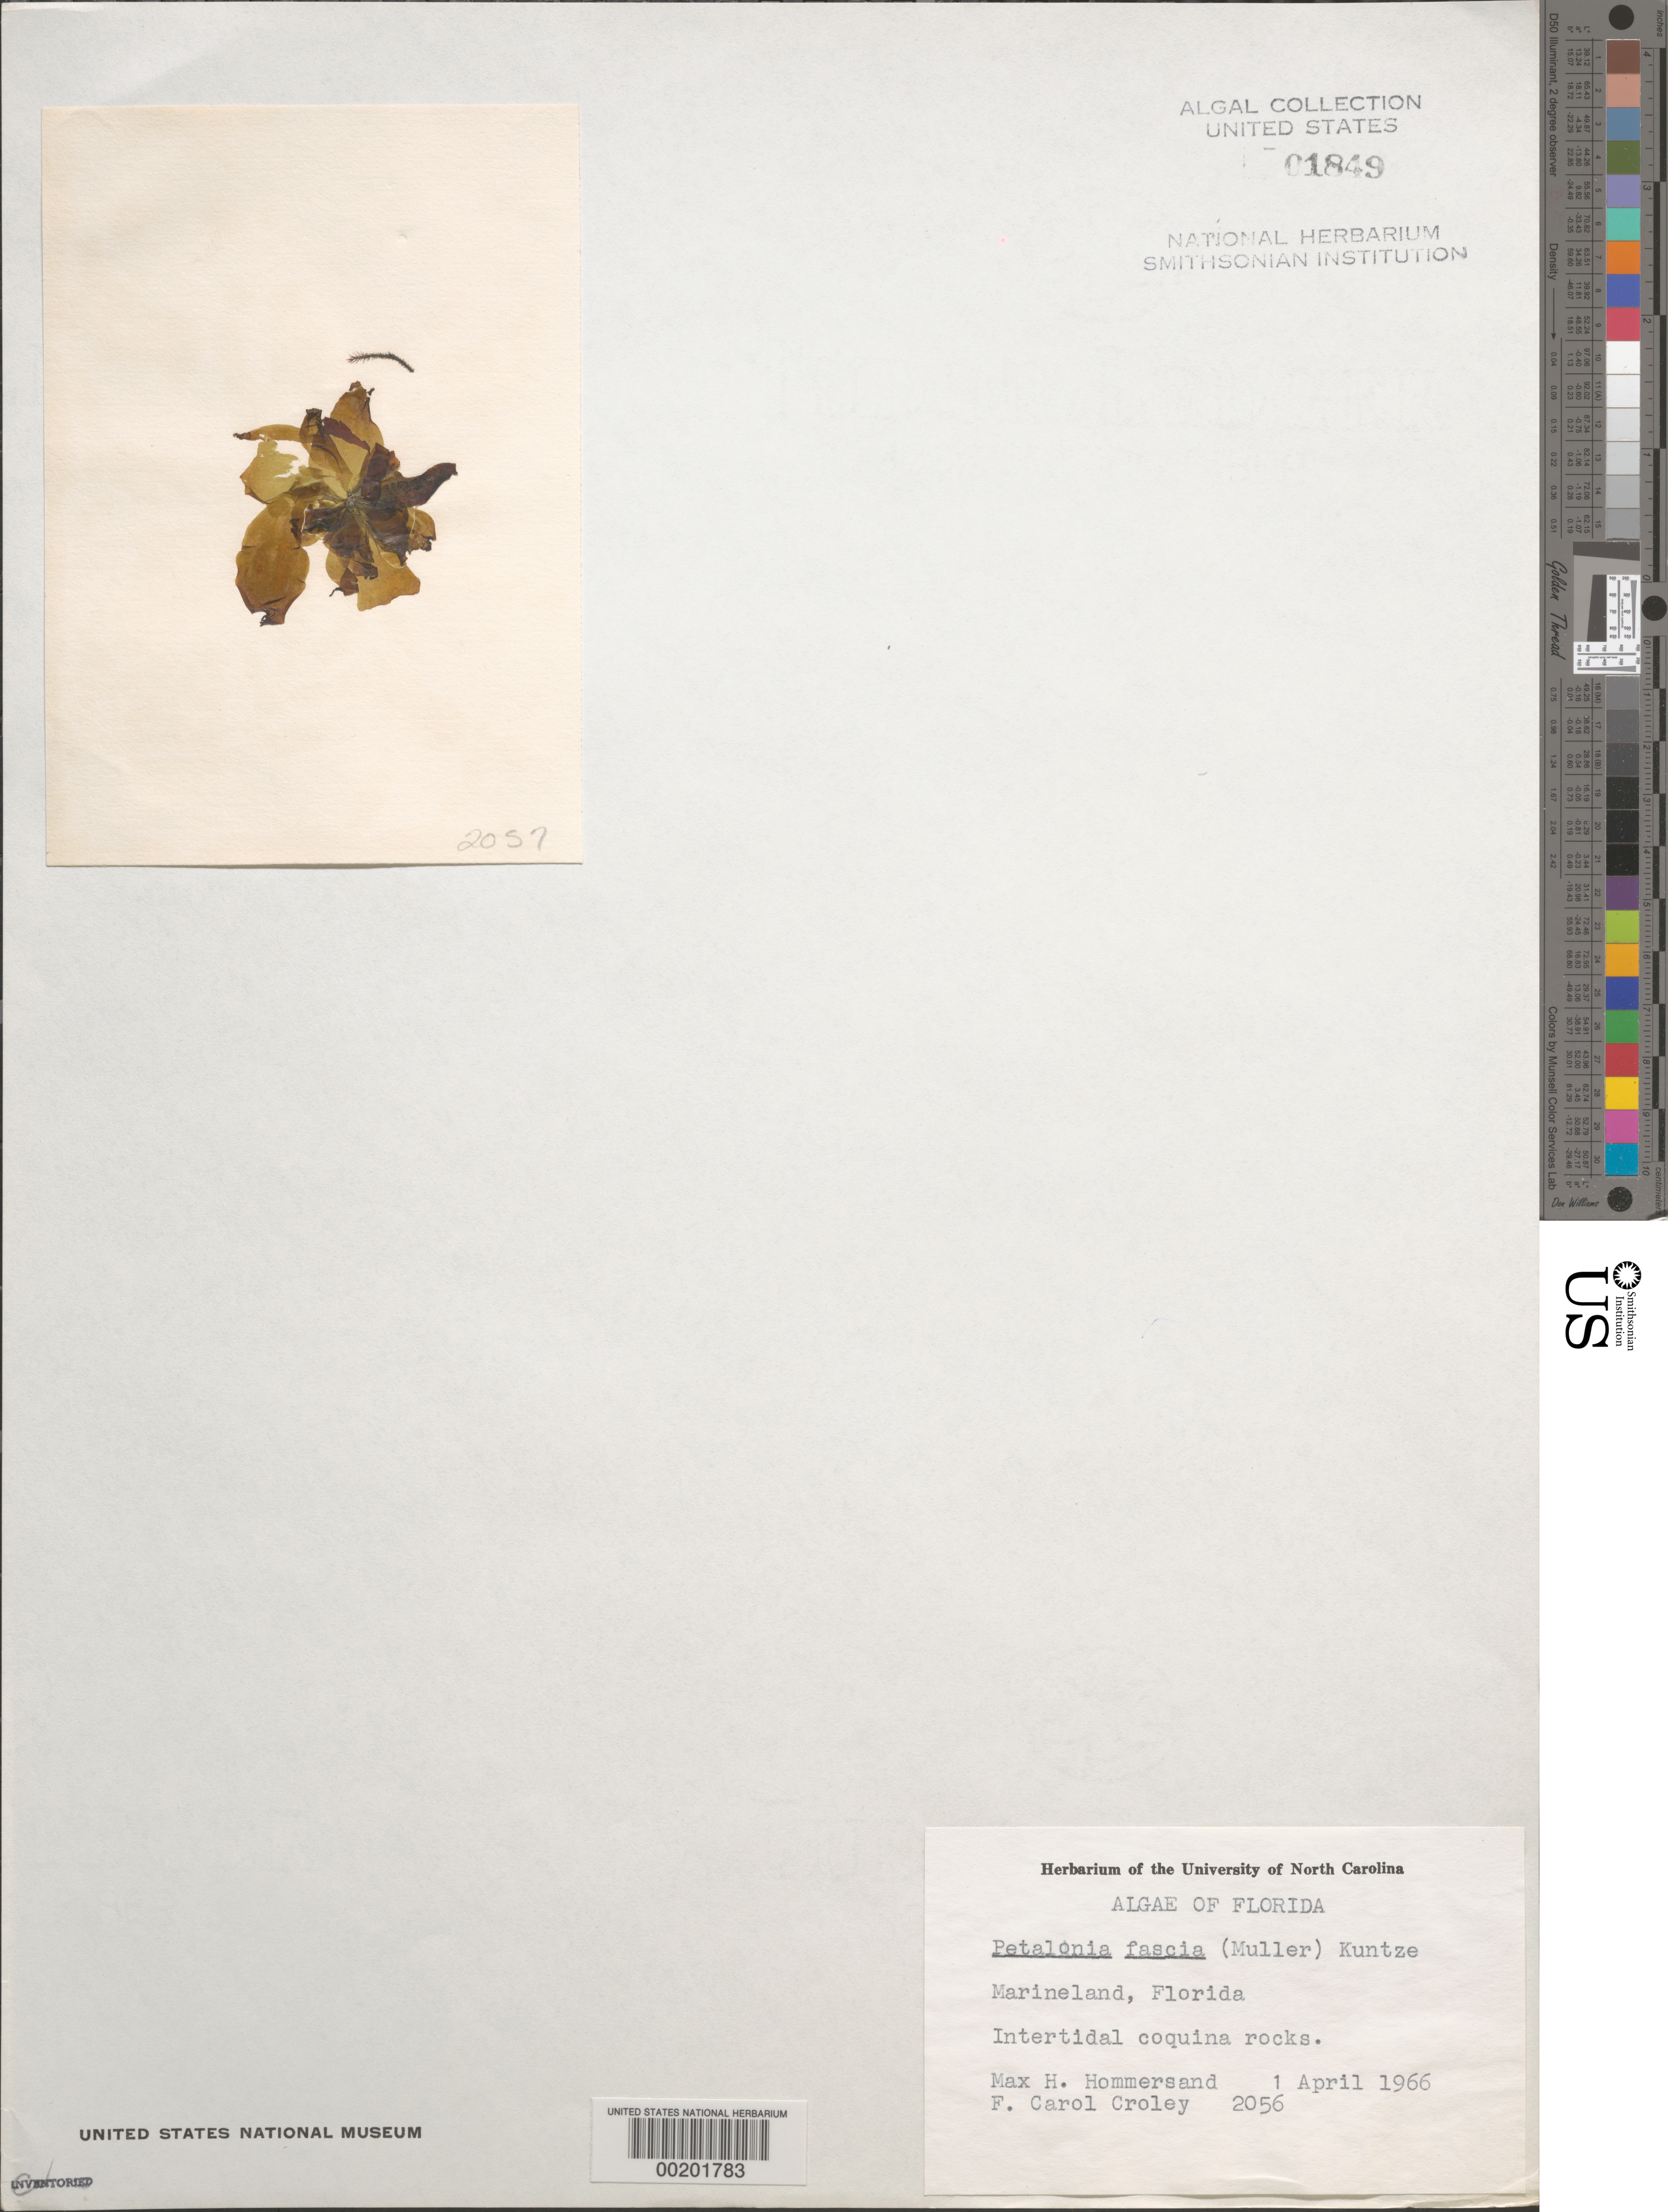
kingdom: Chromista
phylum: Ochrophyta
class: Phaeophyceae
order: Scytosiphonales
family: Scytosiphonaceae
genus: Petalonia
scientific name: Petalonia fascia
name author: (O.F. Müller) Kuntze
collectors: M. H. Hommersand & F. C. Croley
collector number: FCC 2056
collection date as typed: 01 Apr 1966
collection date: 1966-04-01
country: United States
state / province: Florida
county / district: Saint Johns County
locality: Marineland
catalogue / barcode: US 1849